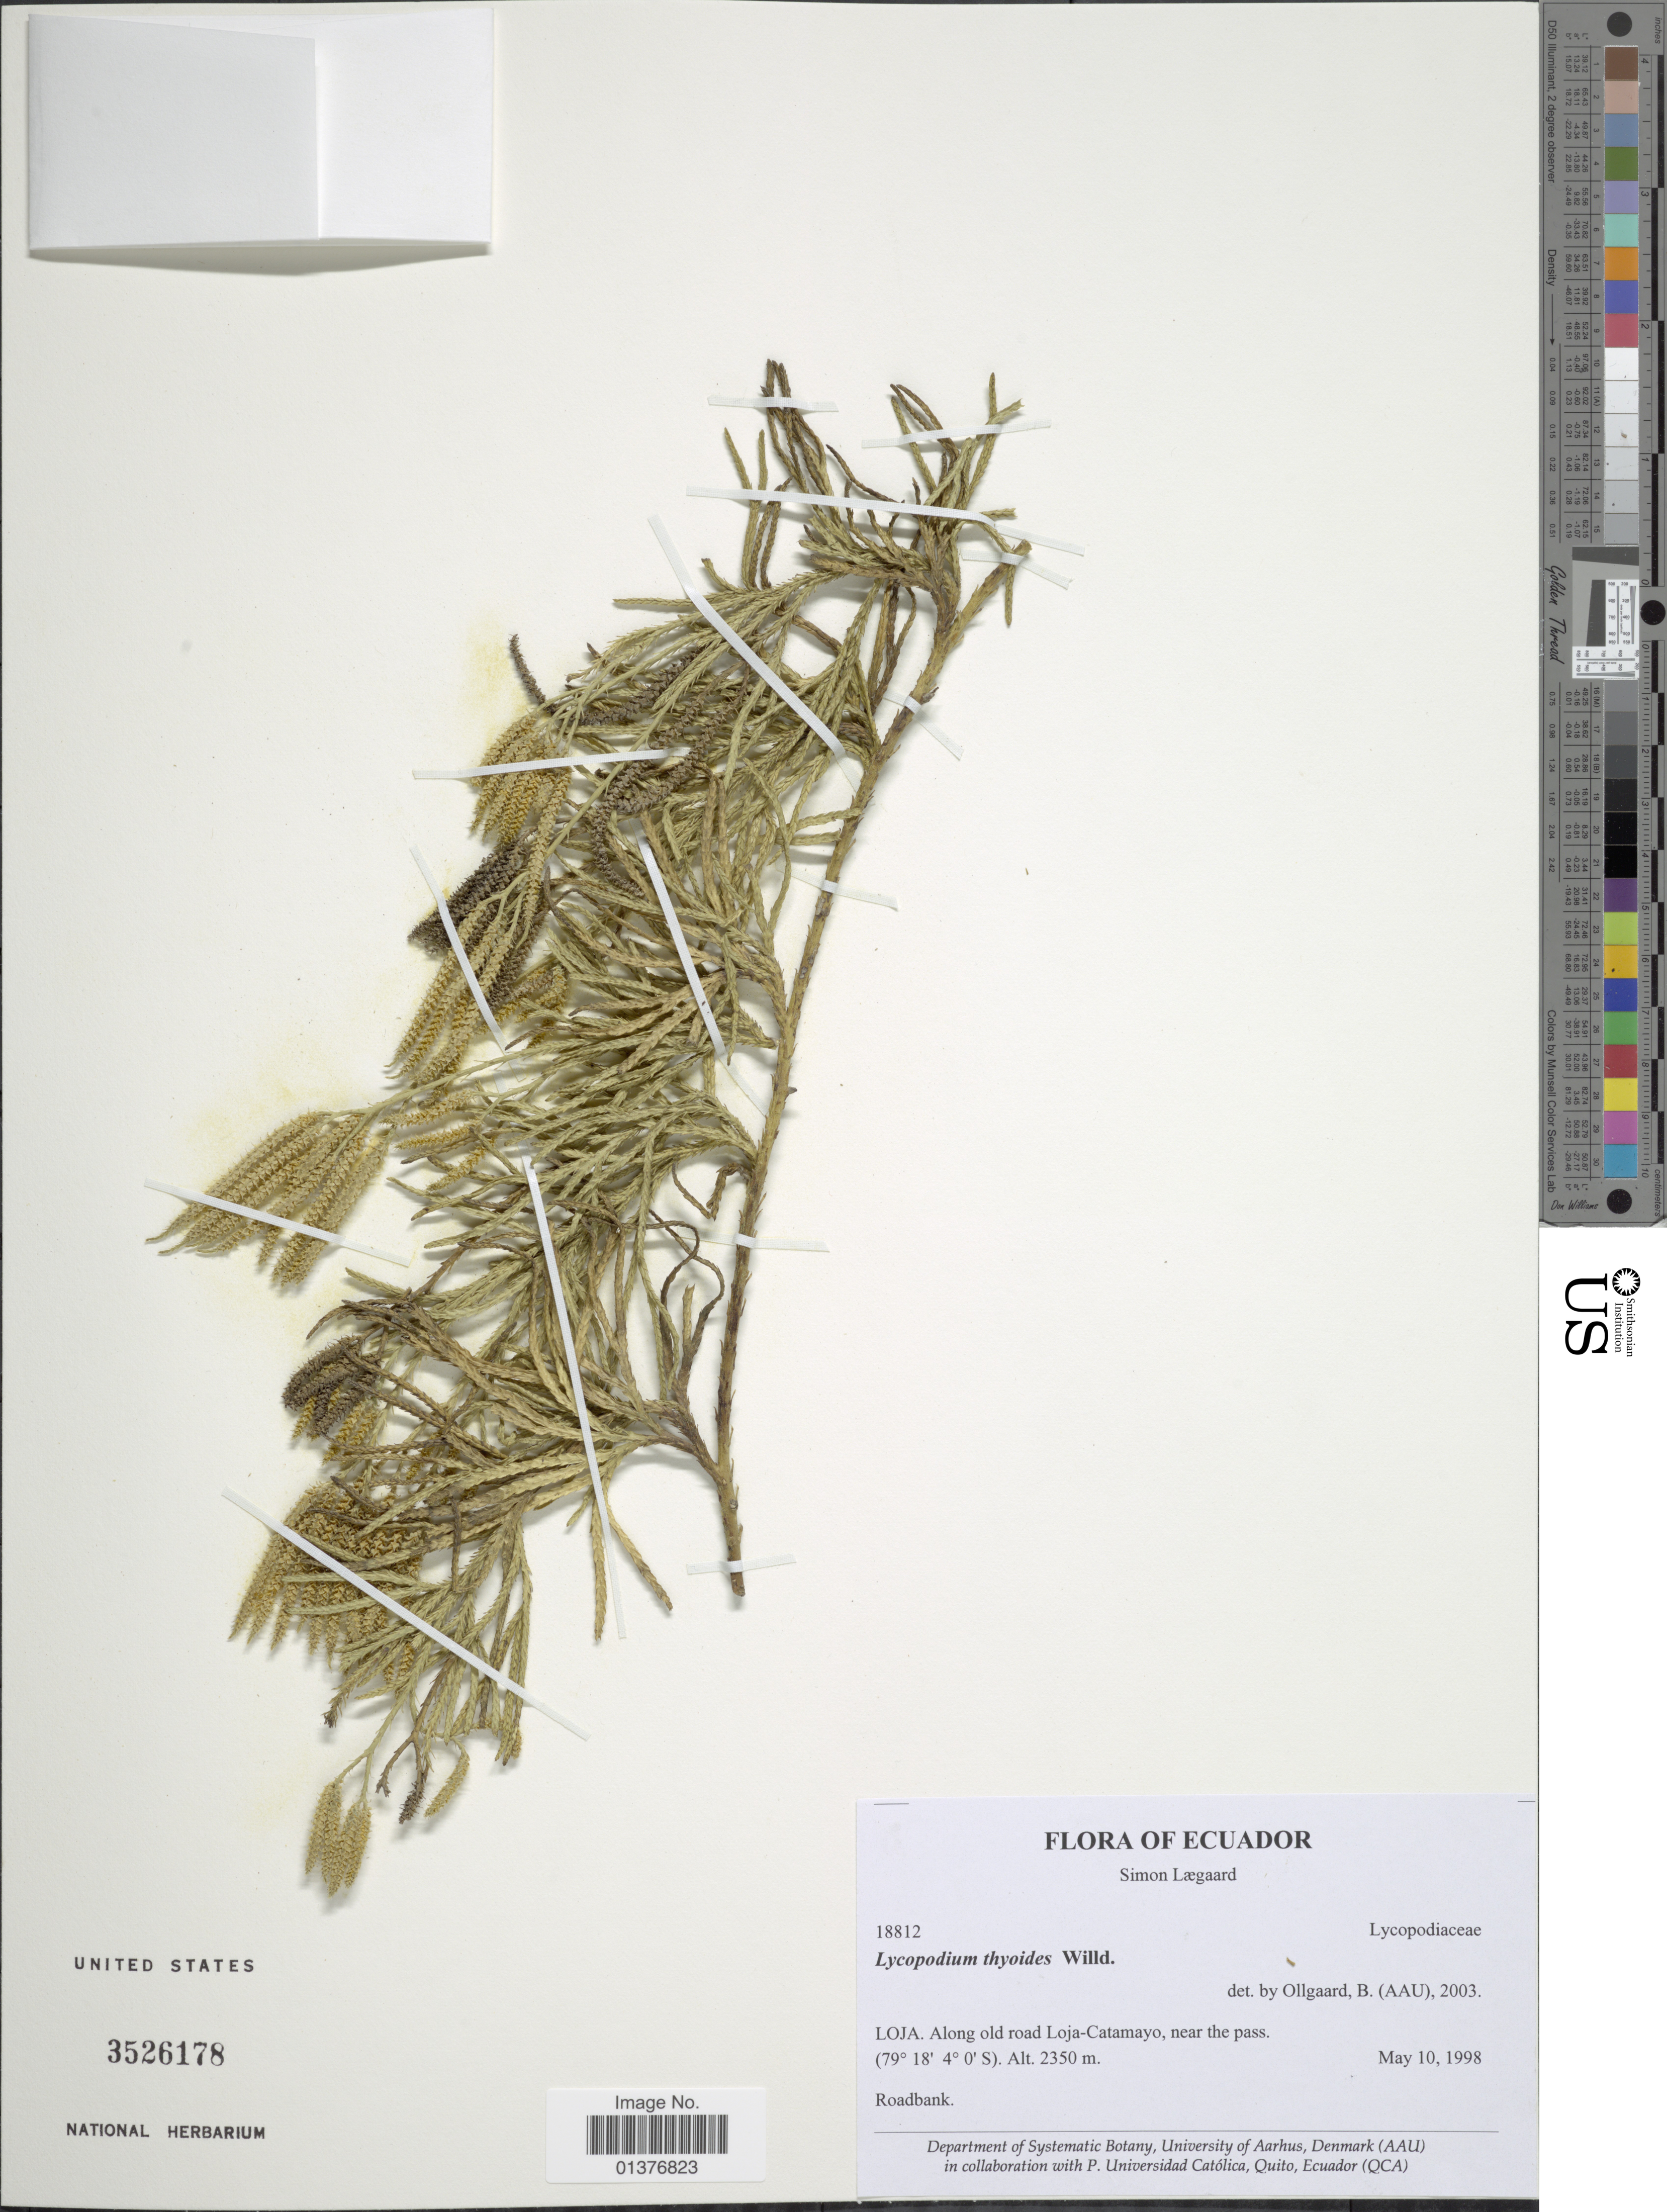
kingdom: Plantae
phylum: Tracheophyta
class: Lycopodiopsida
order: Lycopodiales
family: Lycopodiaceae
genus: Diphasiastrum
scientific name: Diphasiastrum thyoides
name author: (Humb. & Bonpl. ex Willd.) Holub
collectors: S. Lægaard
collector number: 18812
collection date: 1998-05-10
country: Ecuador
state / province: Loja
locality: Along old road Loja-Catamayo, near the pass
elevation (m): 2350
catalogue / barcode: US 3526178